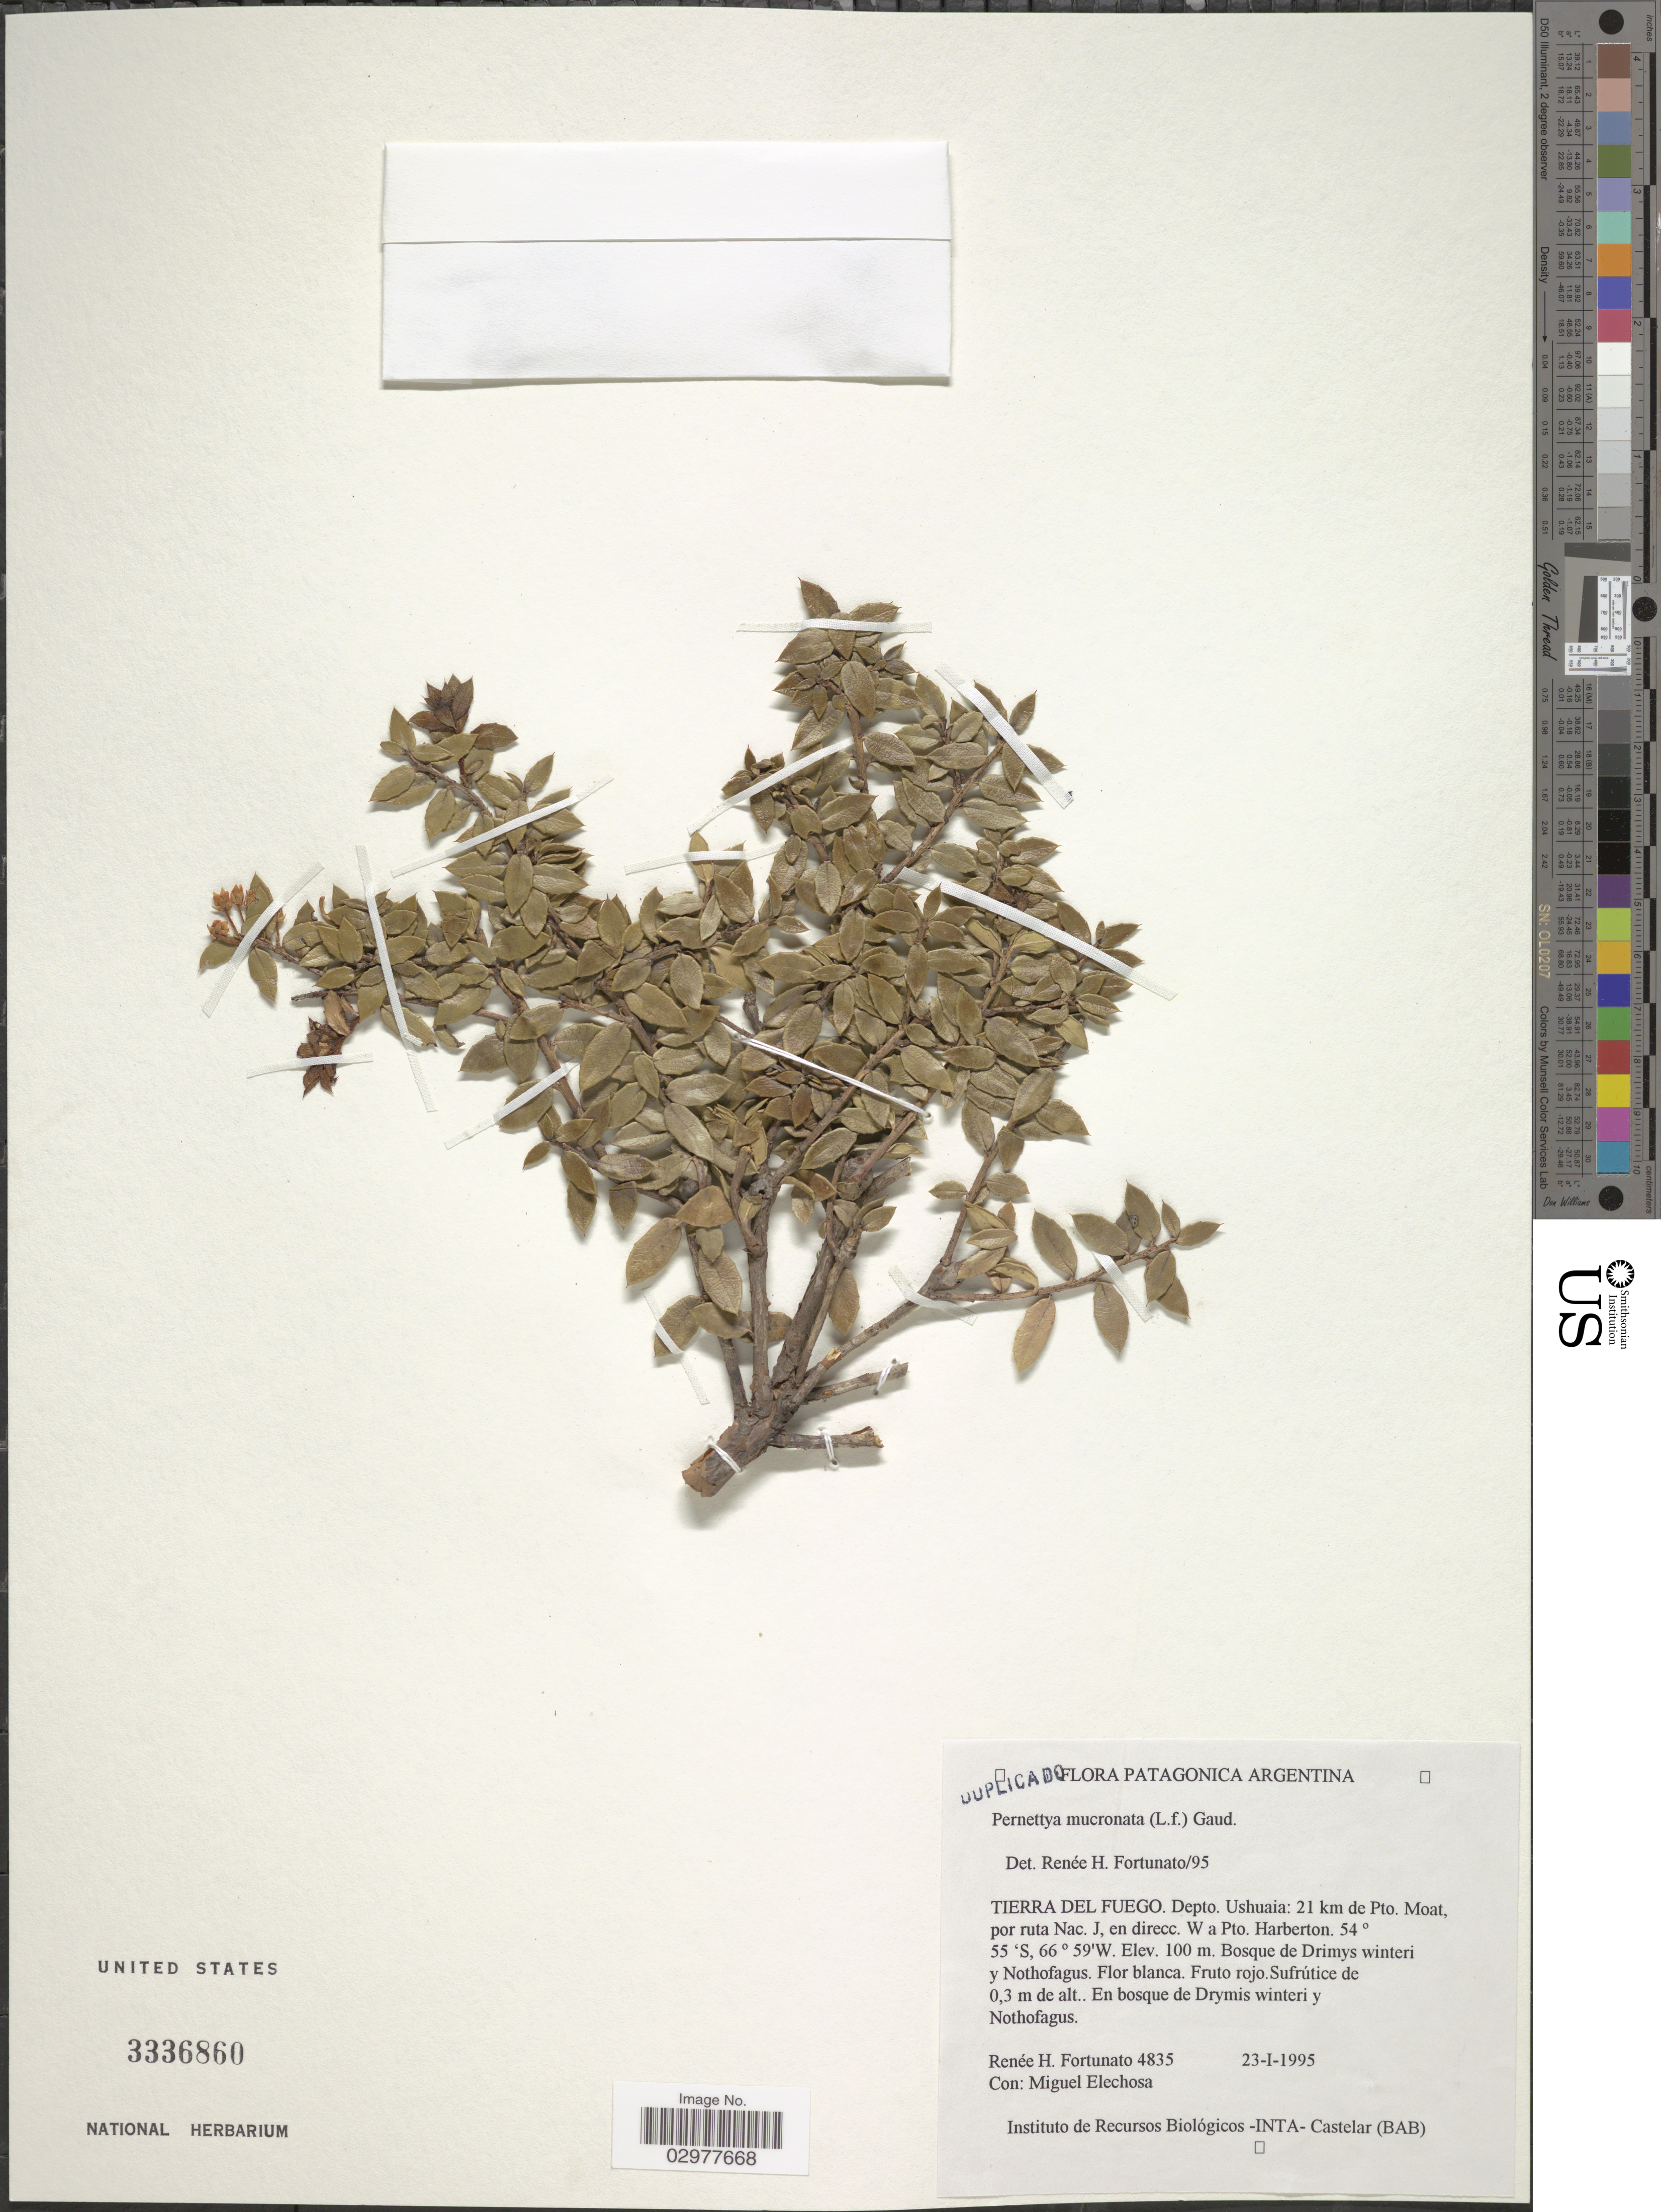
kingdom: Plantae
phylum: Tracheophyta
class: Magnoliopsida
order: Ericales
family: Ericaceae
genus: Pernettya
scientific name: Pernettya mucronata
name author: (L. f.) Gaudich. ex A. Spreng.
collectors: R. H. Fortunato & M. Elechosa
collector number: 4835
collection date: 1995-01-23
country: Argentina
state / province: Tierra del Fuego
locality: Depto. Ushuaia: 21 km de Pto. Moat, por ruta Nac. J, en direcc. W a Pto. Harberton.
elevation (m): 100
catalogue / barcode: US 3336860